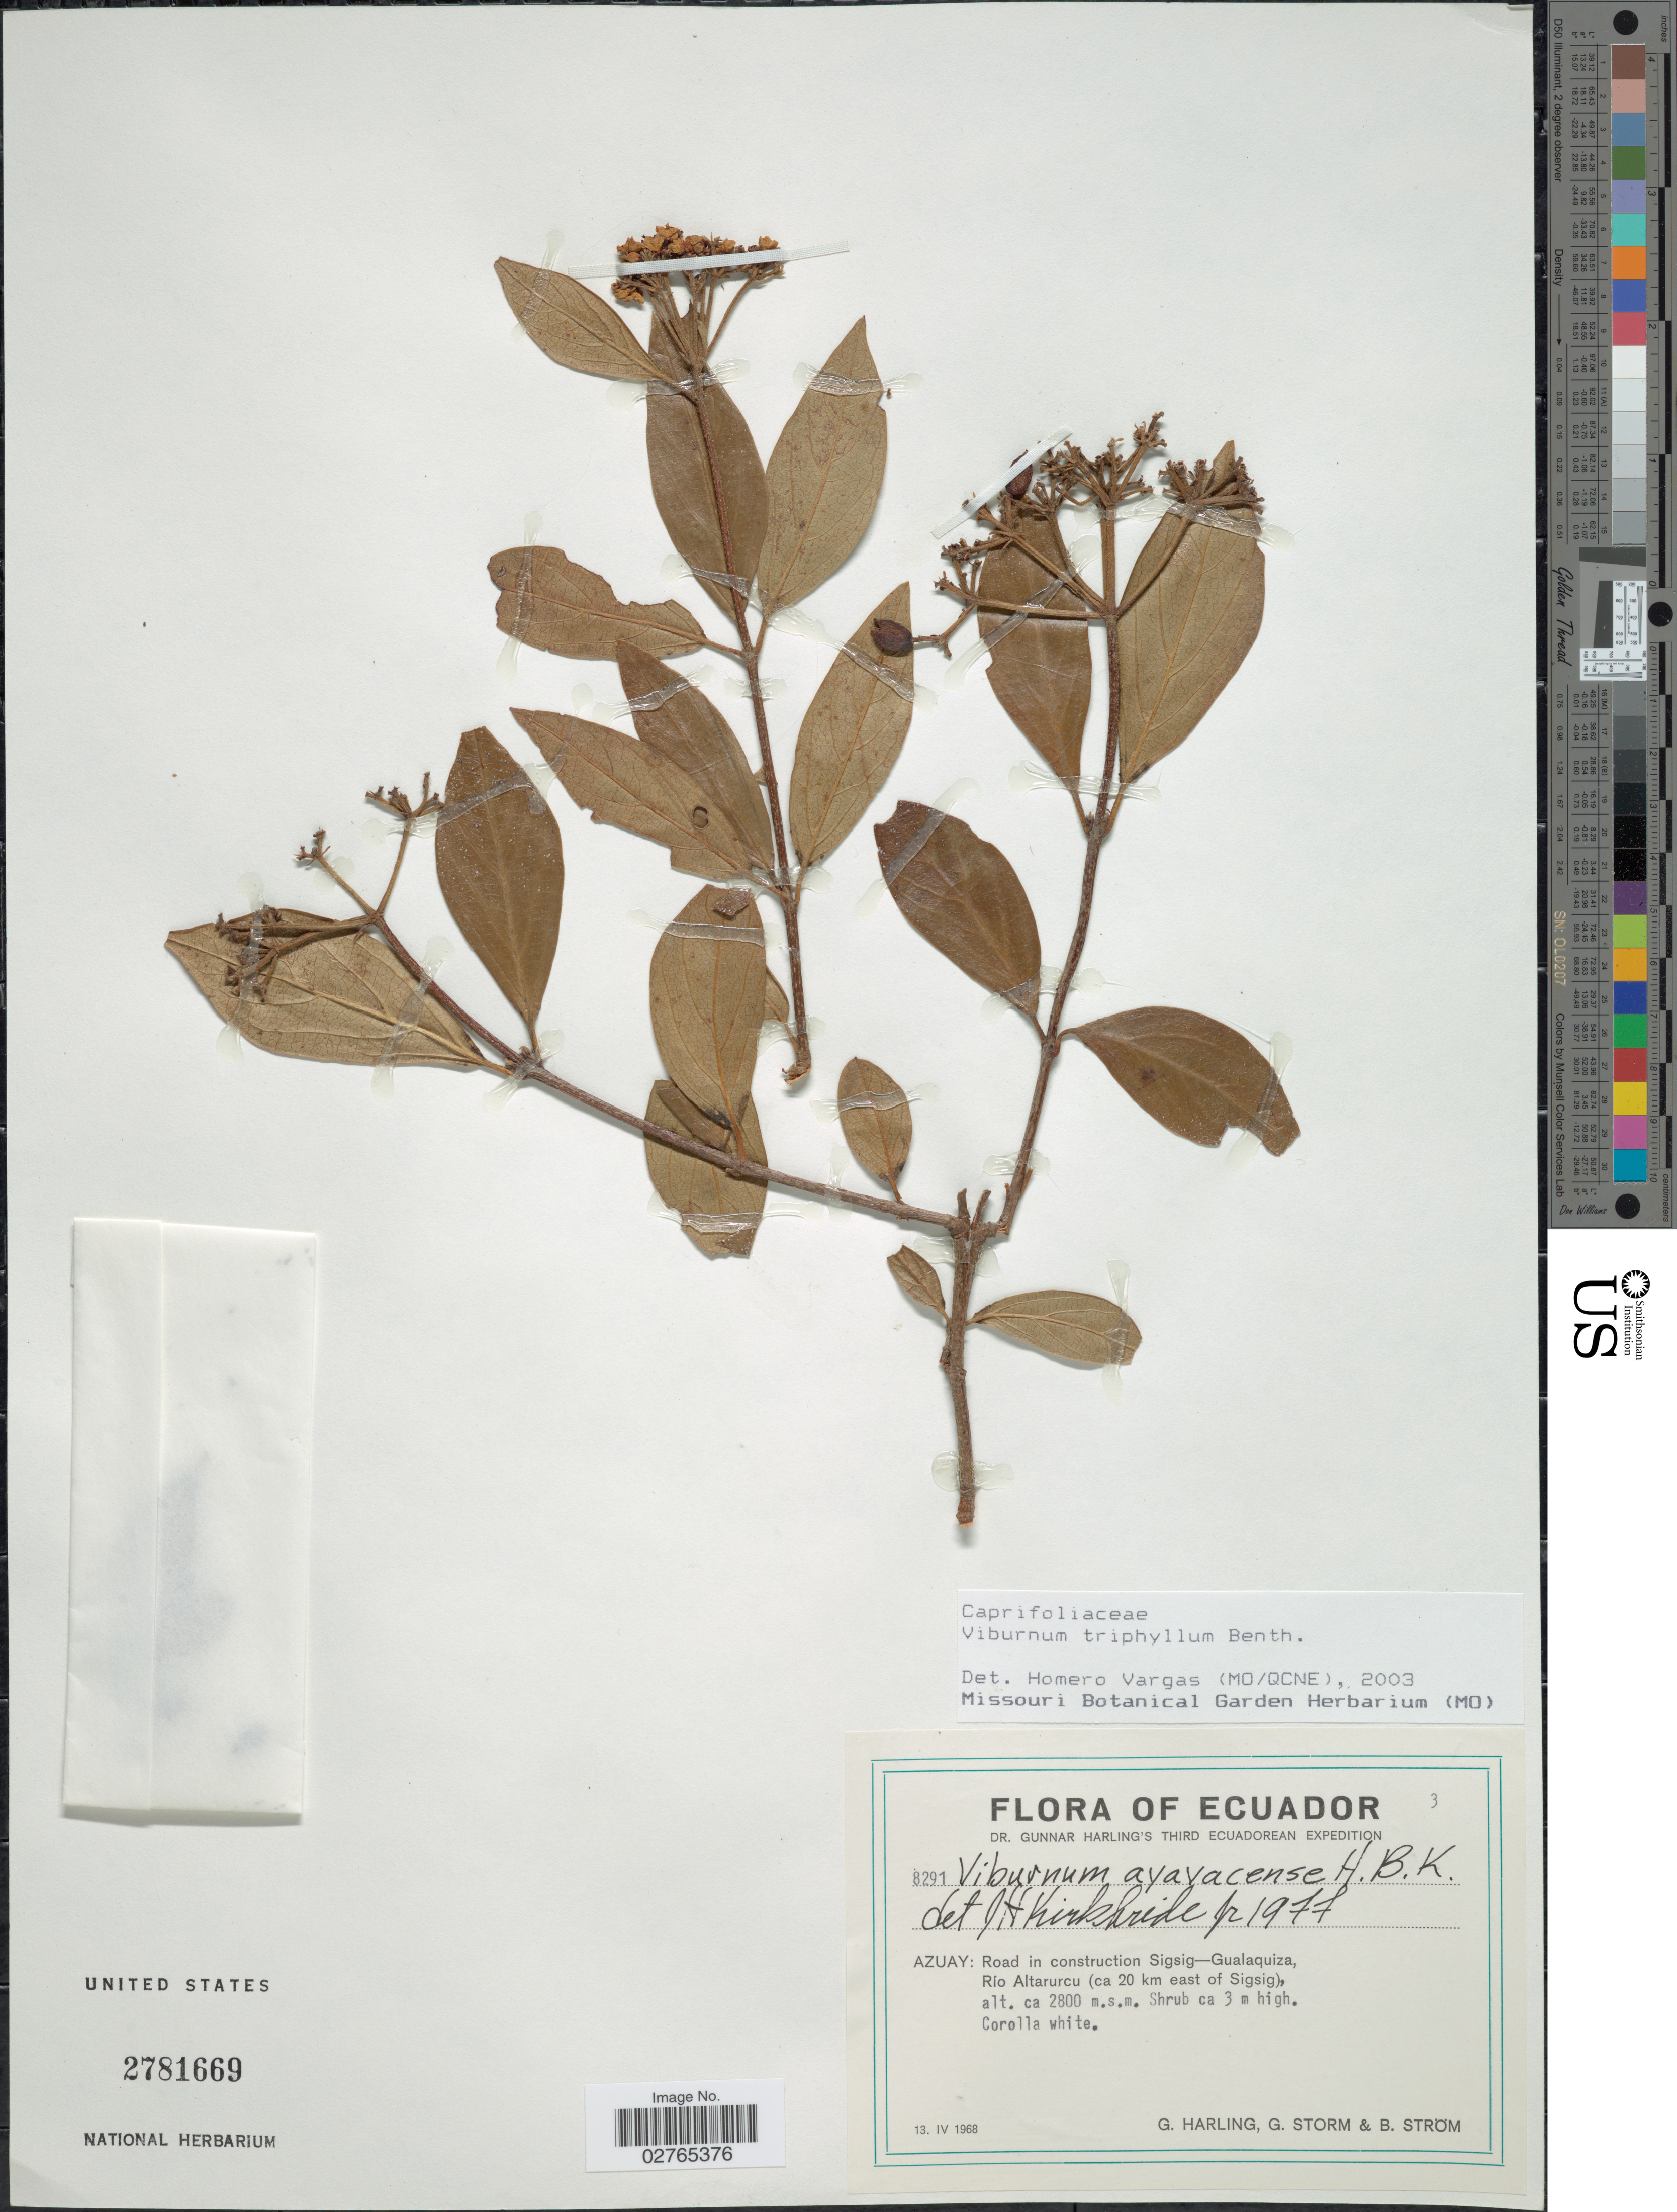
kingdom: Plantae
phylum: Tracheophyta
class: Magnoliopsida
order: Dipsacales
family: Viburnaceae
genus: Viburnum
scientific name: Viburnum triphyllum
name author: Benth.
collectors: G. Harling, G. Storm & B. Ström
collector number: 8291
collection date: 1968-04-13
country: Ecuador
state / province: Azuay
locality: Road in construction Sigsig-Gualaquiza, Río Altarurcu (ca 20 km east of Sigsig).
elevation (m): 2800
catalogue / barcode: US 2781669